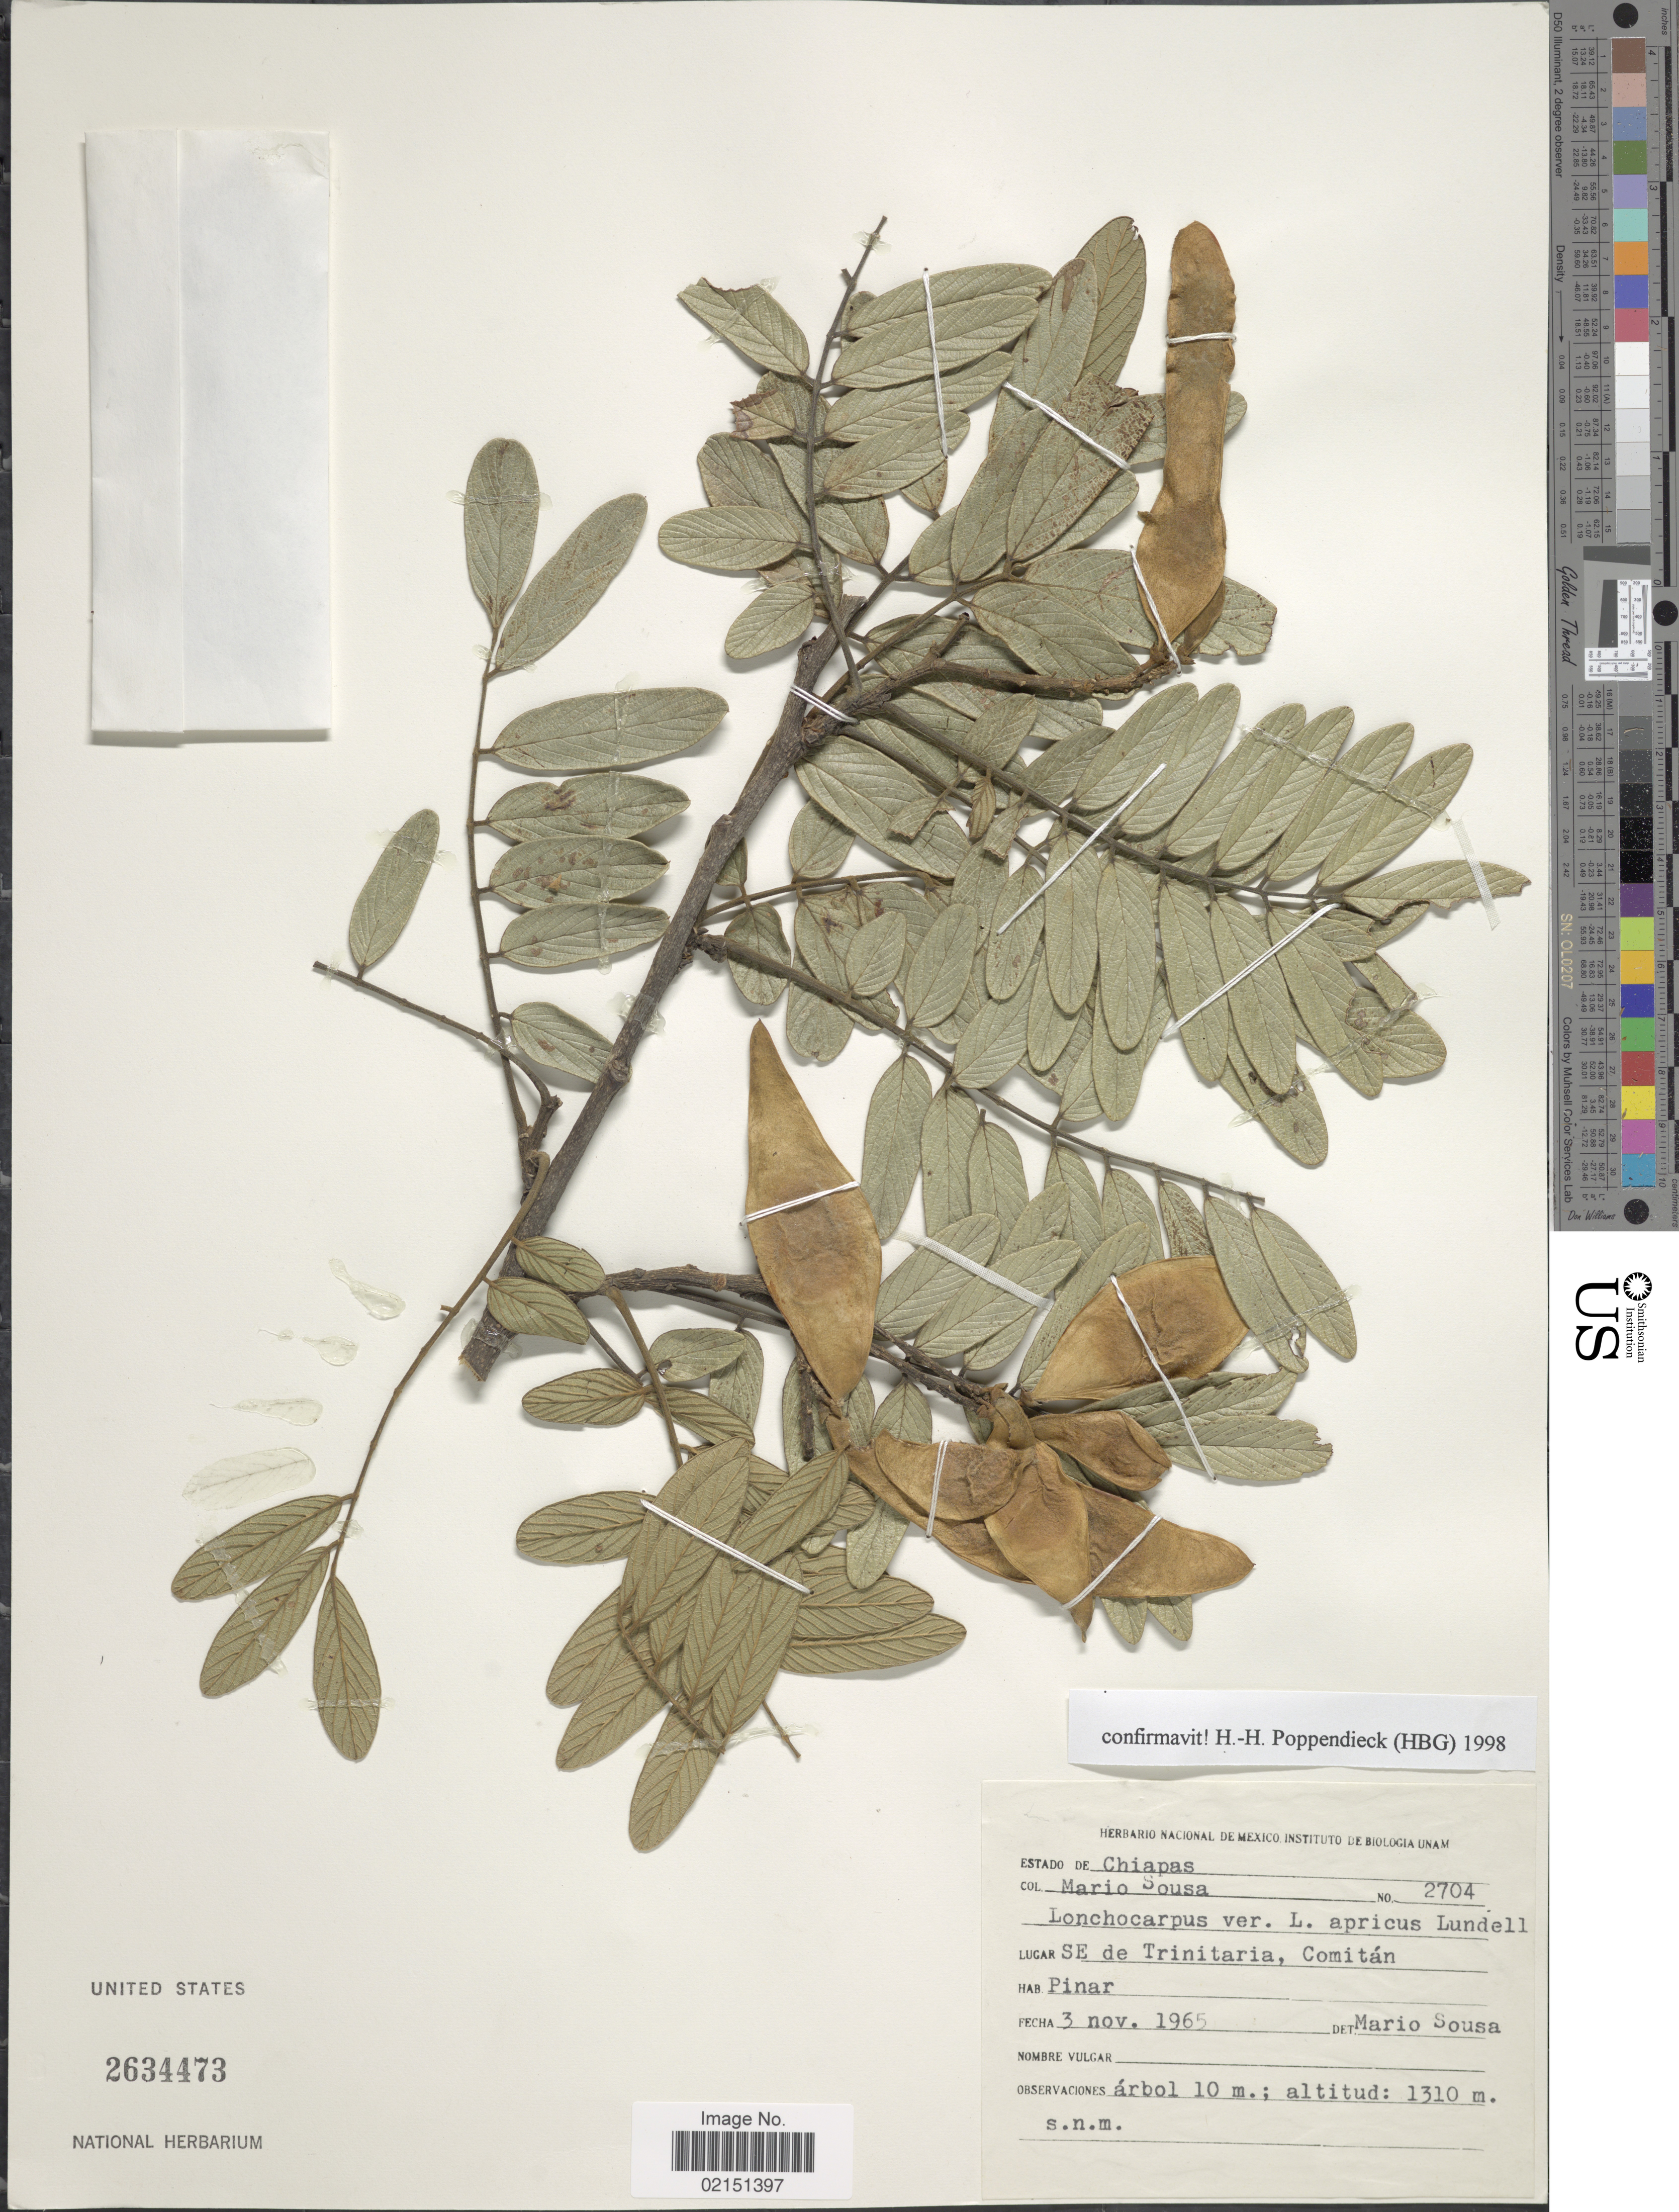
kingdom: Plantae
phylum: Tracheophyta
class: Magnoliopsida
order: Fabales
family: Fabaceae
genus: Lonchocarpus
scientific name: Lonchocarpus apricus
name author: Lundell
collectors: M. Sousa S.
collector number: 2704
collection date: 1965-11-03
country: Mexico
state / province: Chiapas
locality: Estado de Chiapas, SE de Trinitaria, Comitan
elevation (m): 1310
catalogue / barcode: US 2634473